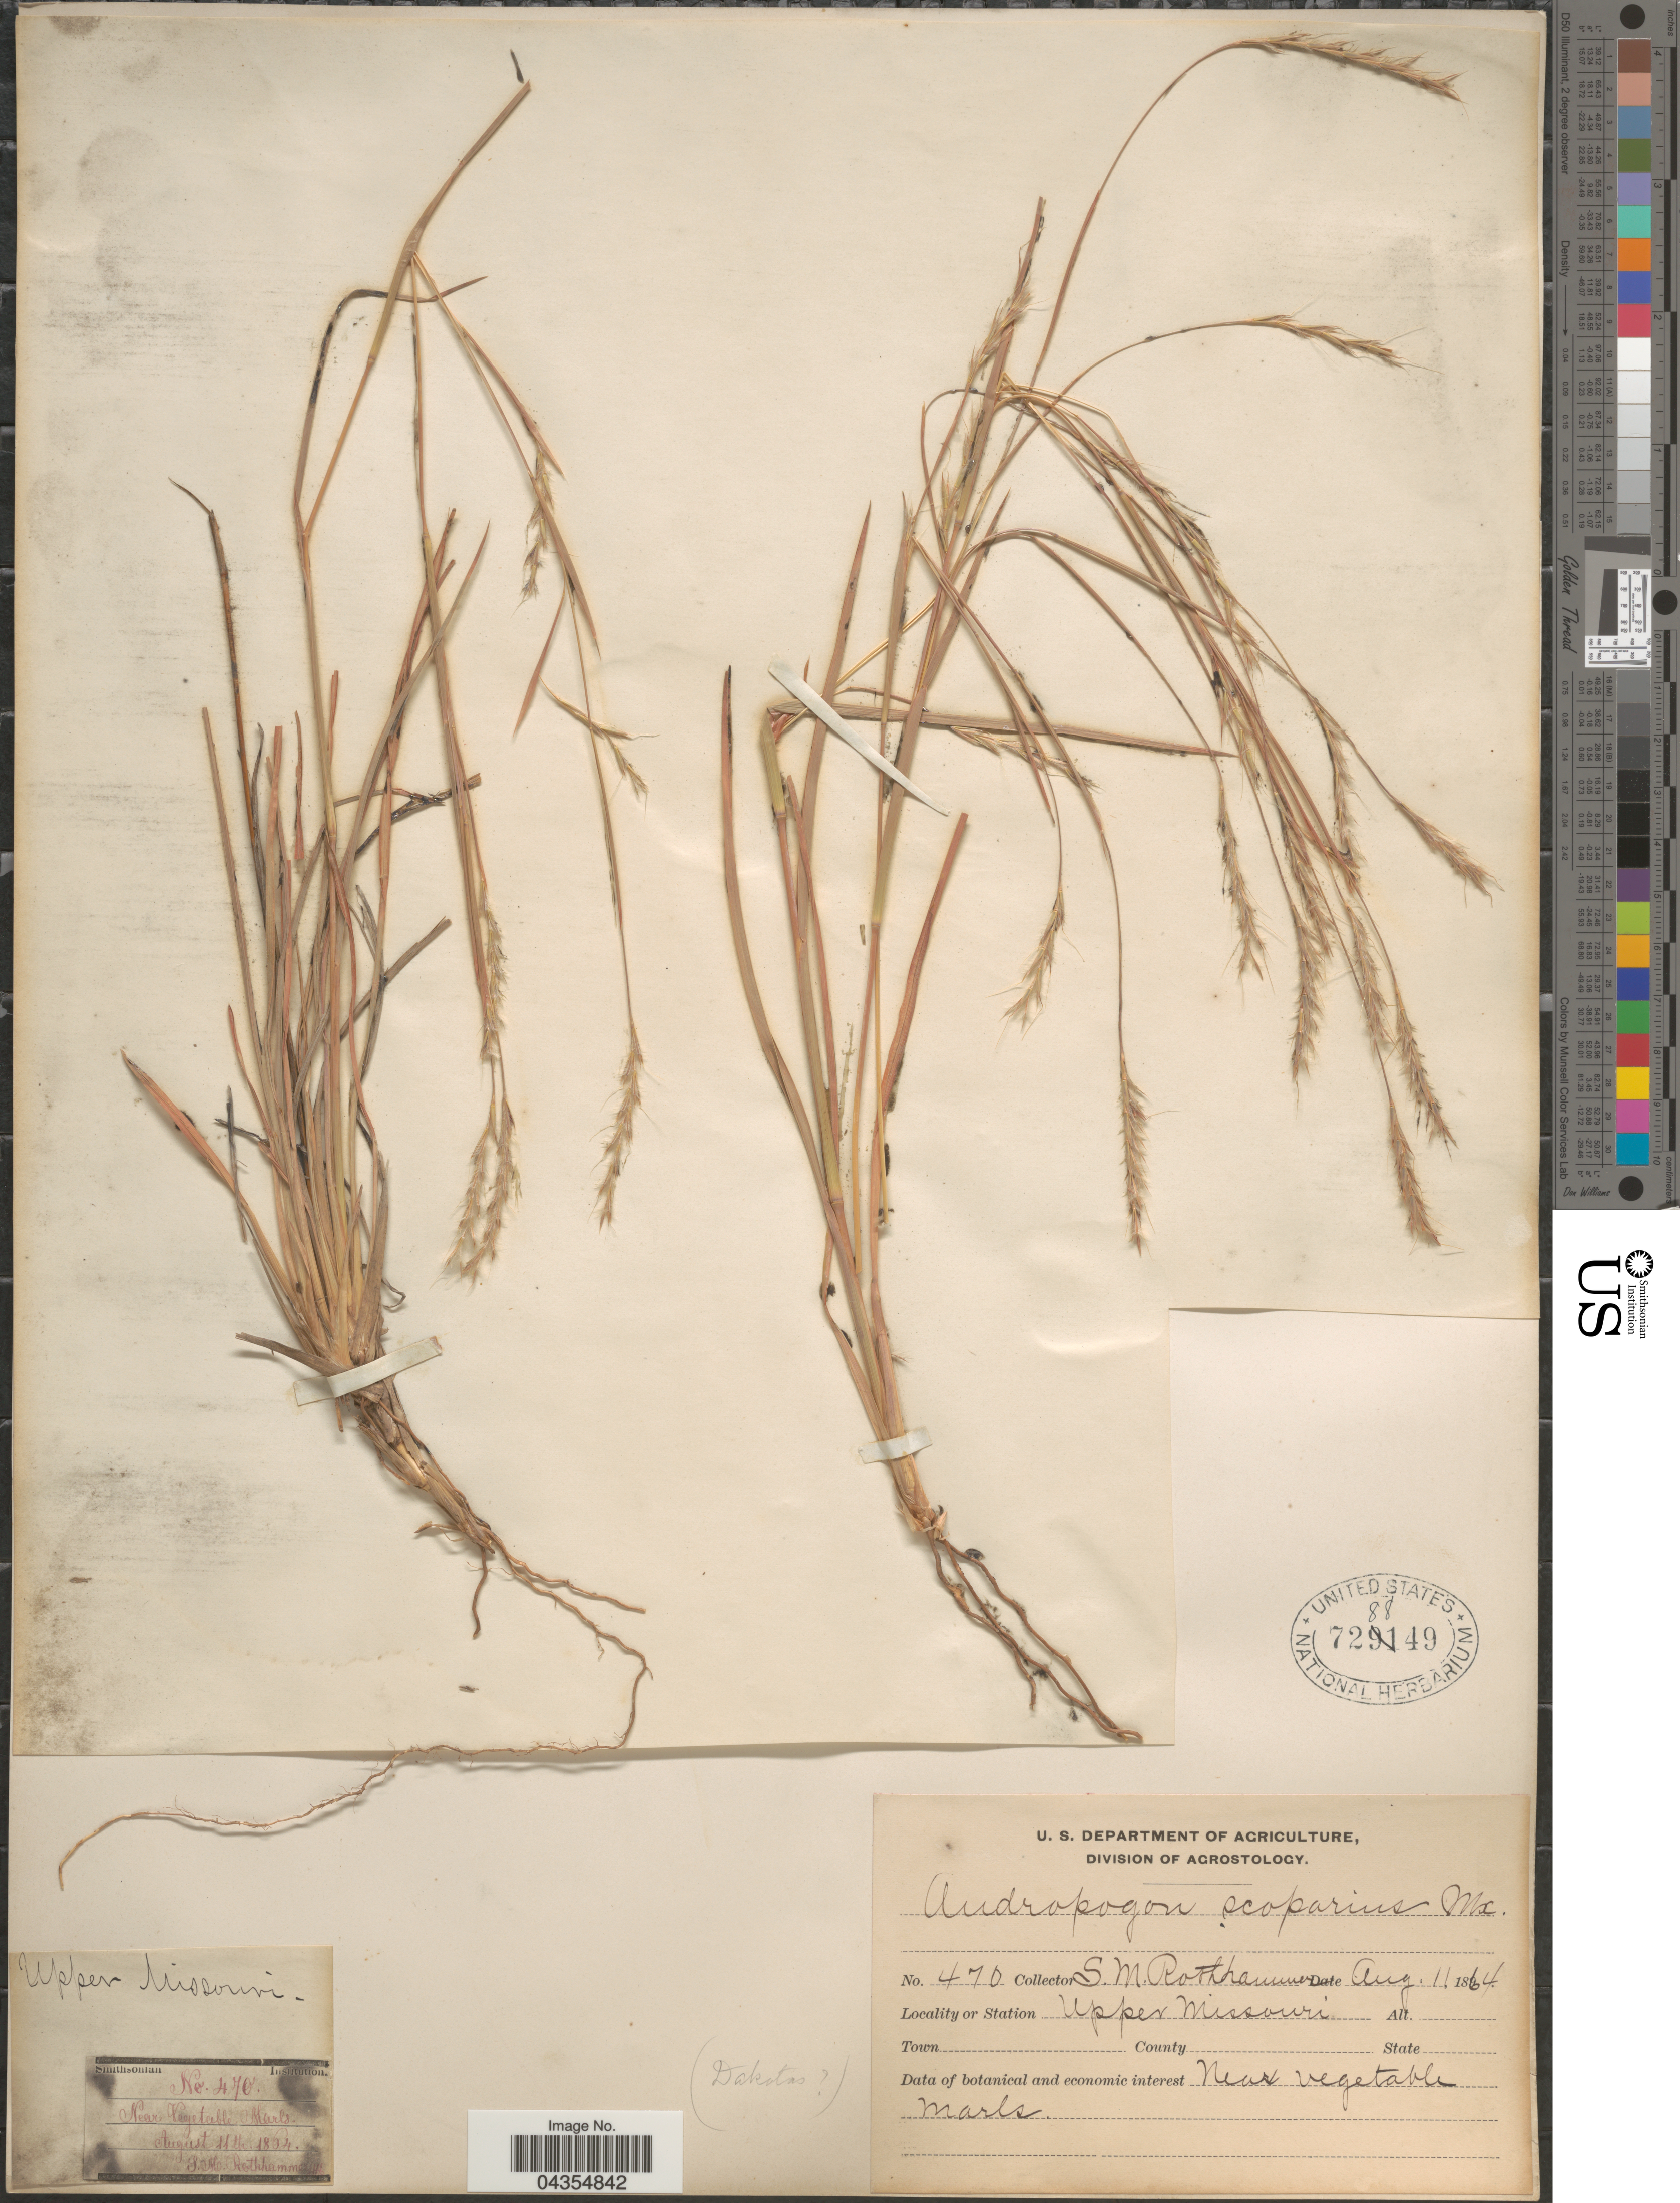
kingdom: Plantae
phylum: Tracheophyta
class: Liliopsida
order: Poales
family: Poaceae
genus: Schizachyrium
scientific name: Schizachyrium sanguineum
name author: (Retz.) Alston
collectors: S. Rothhammer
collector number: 470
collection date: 1864-08-11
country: United States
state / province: Michigan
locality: Upper Missouri. Near vegetable marls. Dakotas [unsure placement].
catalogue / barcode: US 728849